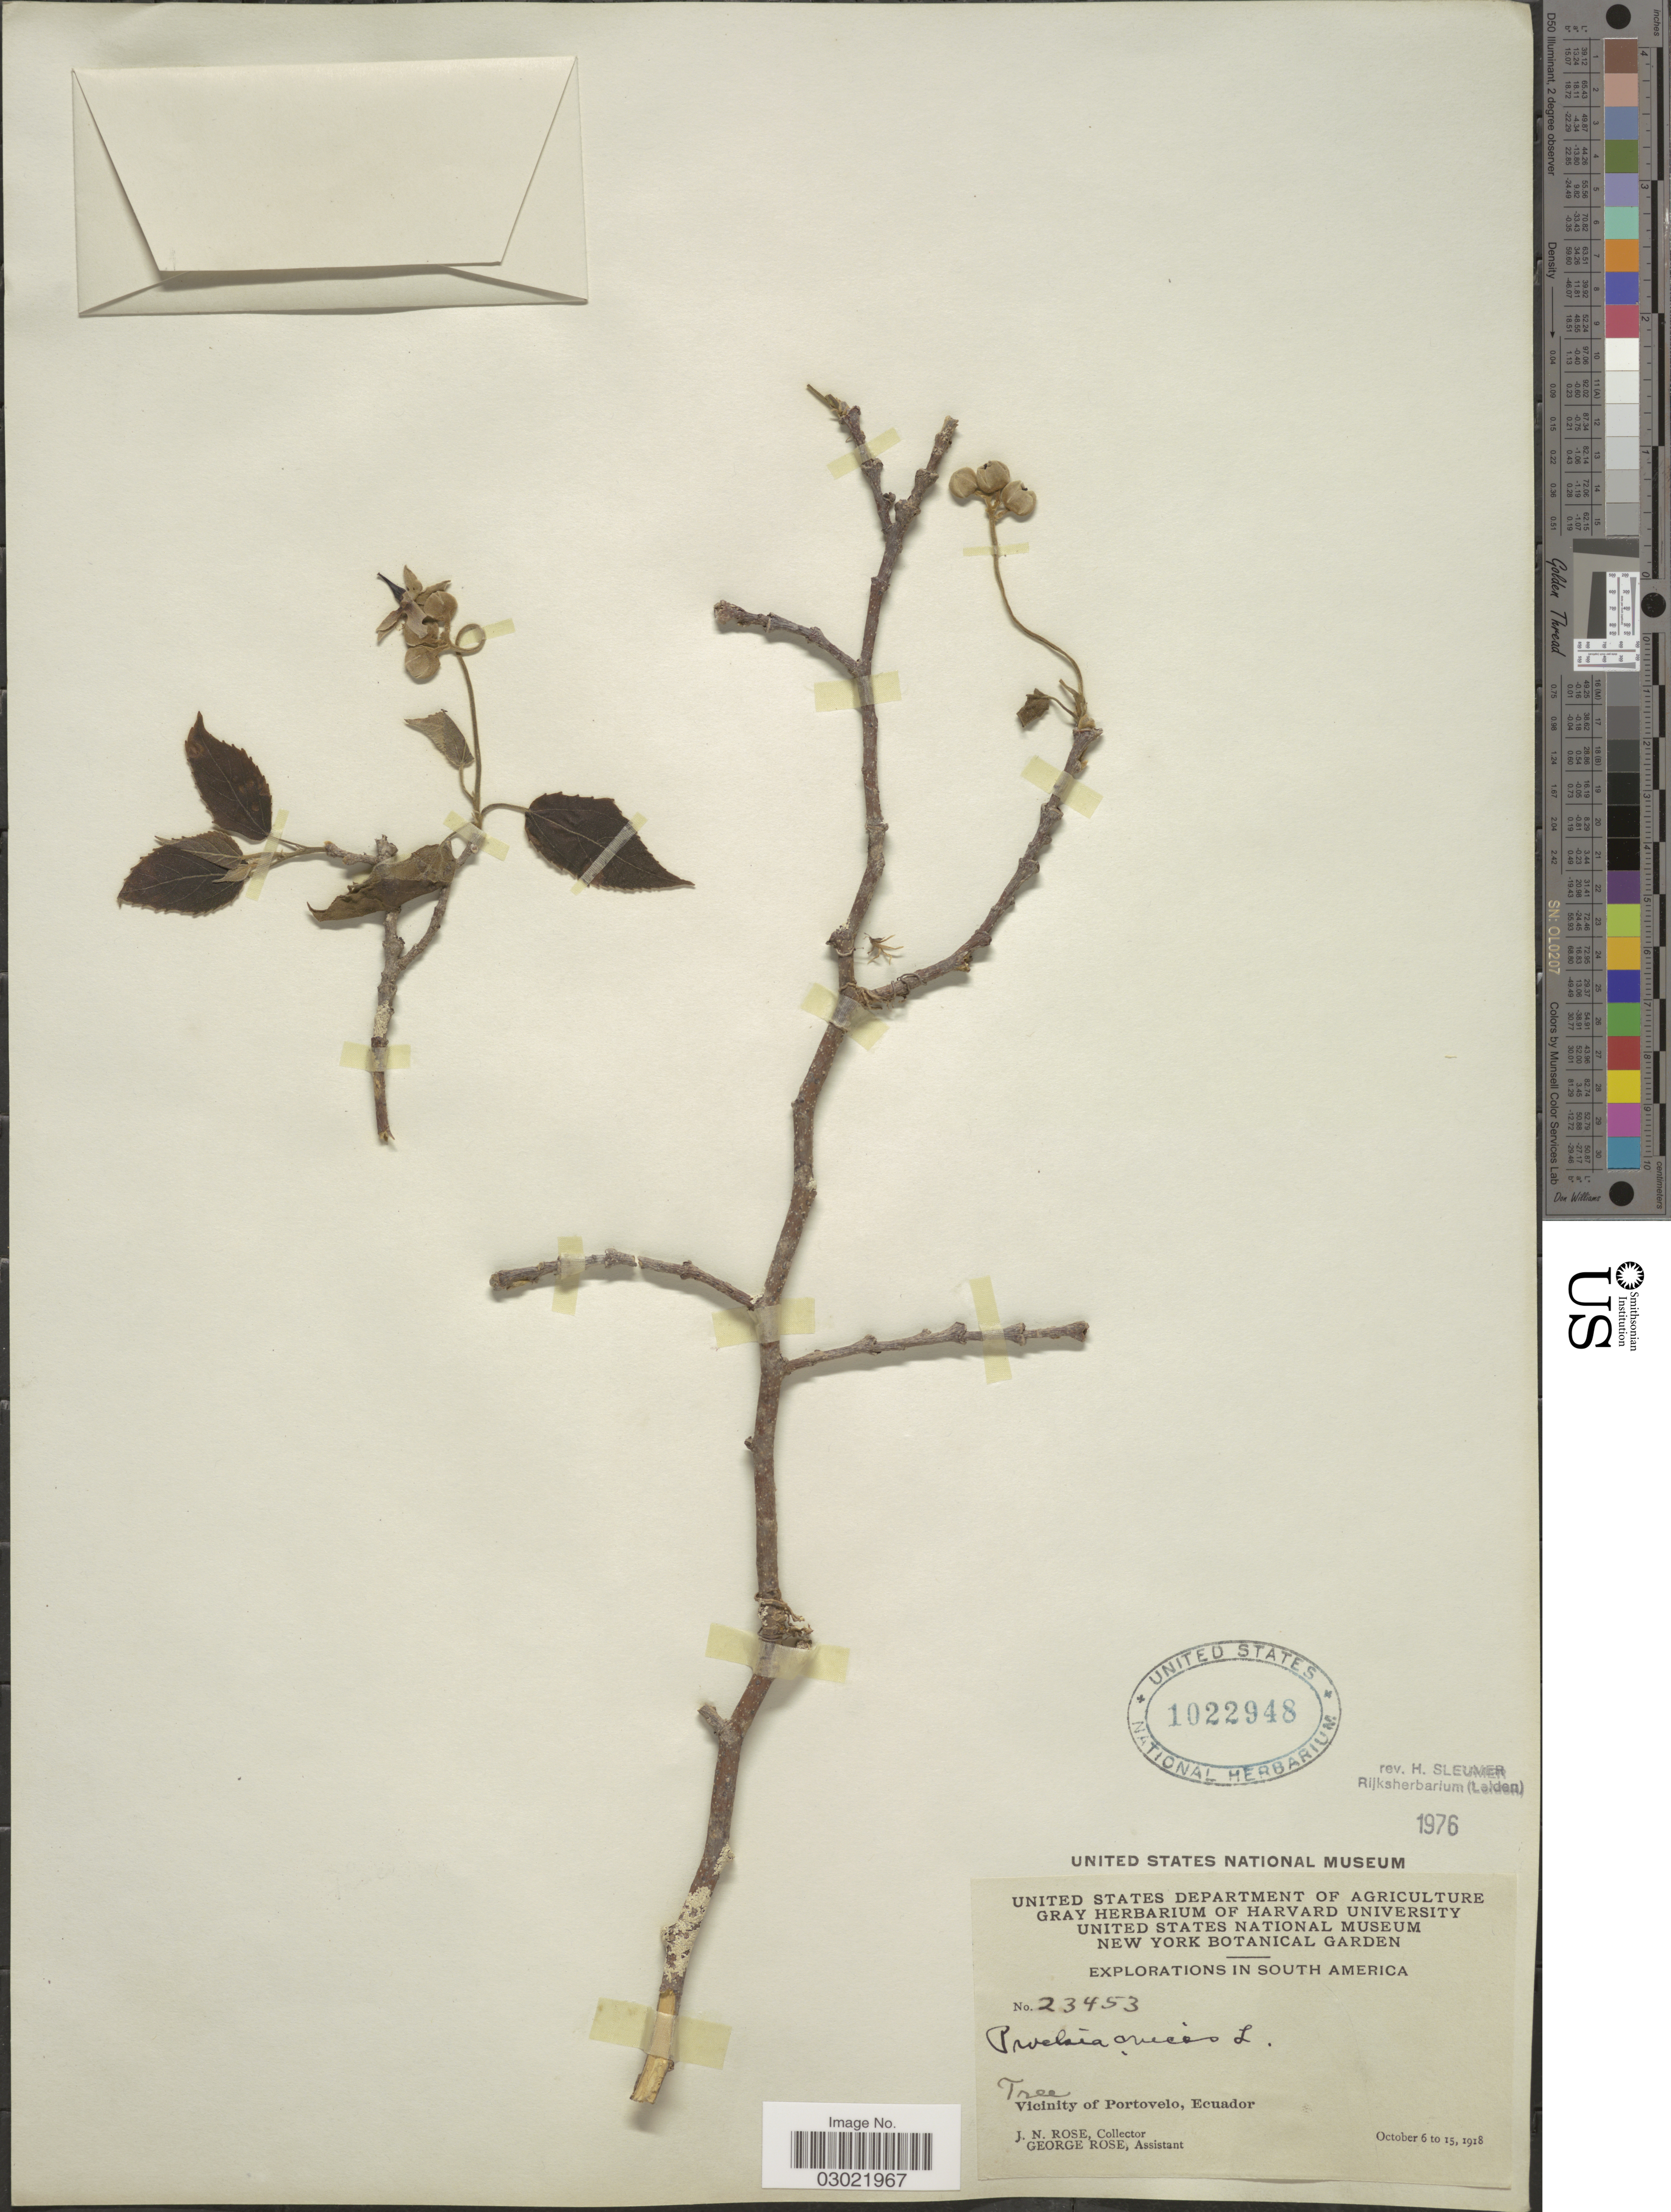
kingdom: Plantae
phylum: Tracheophyta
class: Magnoliopsida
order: Malpighiales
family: Salicaceae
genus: Prockia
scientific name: Prockia crucis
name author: P. Browne ex L.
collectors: J. N. Rose & G. Rose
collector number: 23453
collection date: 1918-10-06/1918-10-15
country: Ecuador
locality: Vicinity of Portovelo.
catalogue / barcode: US 1022948